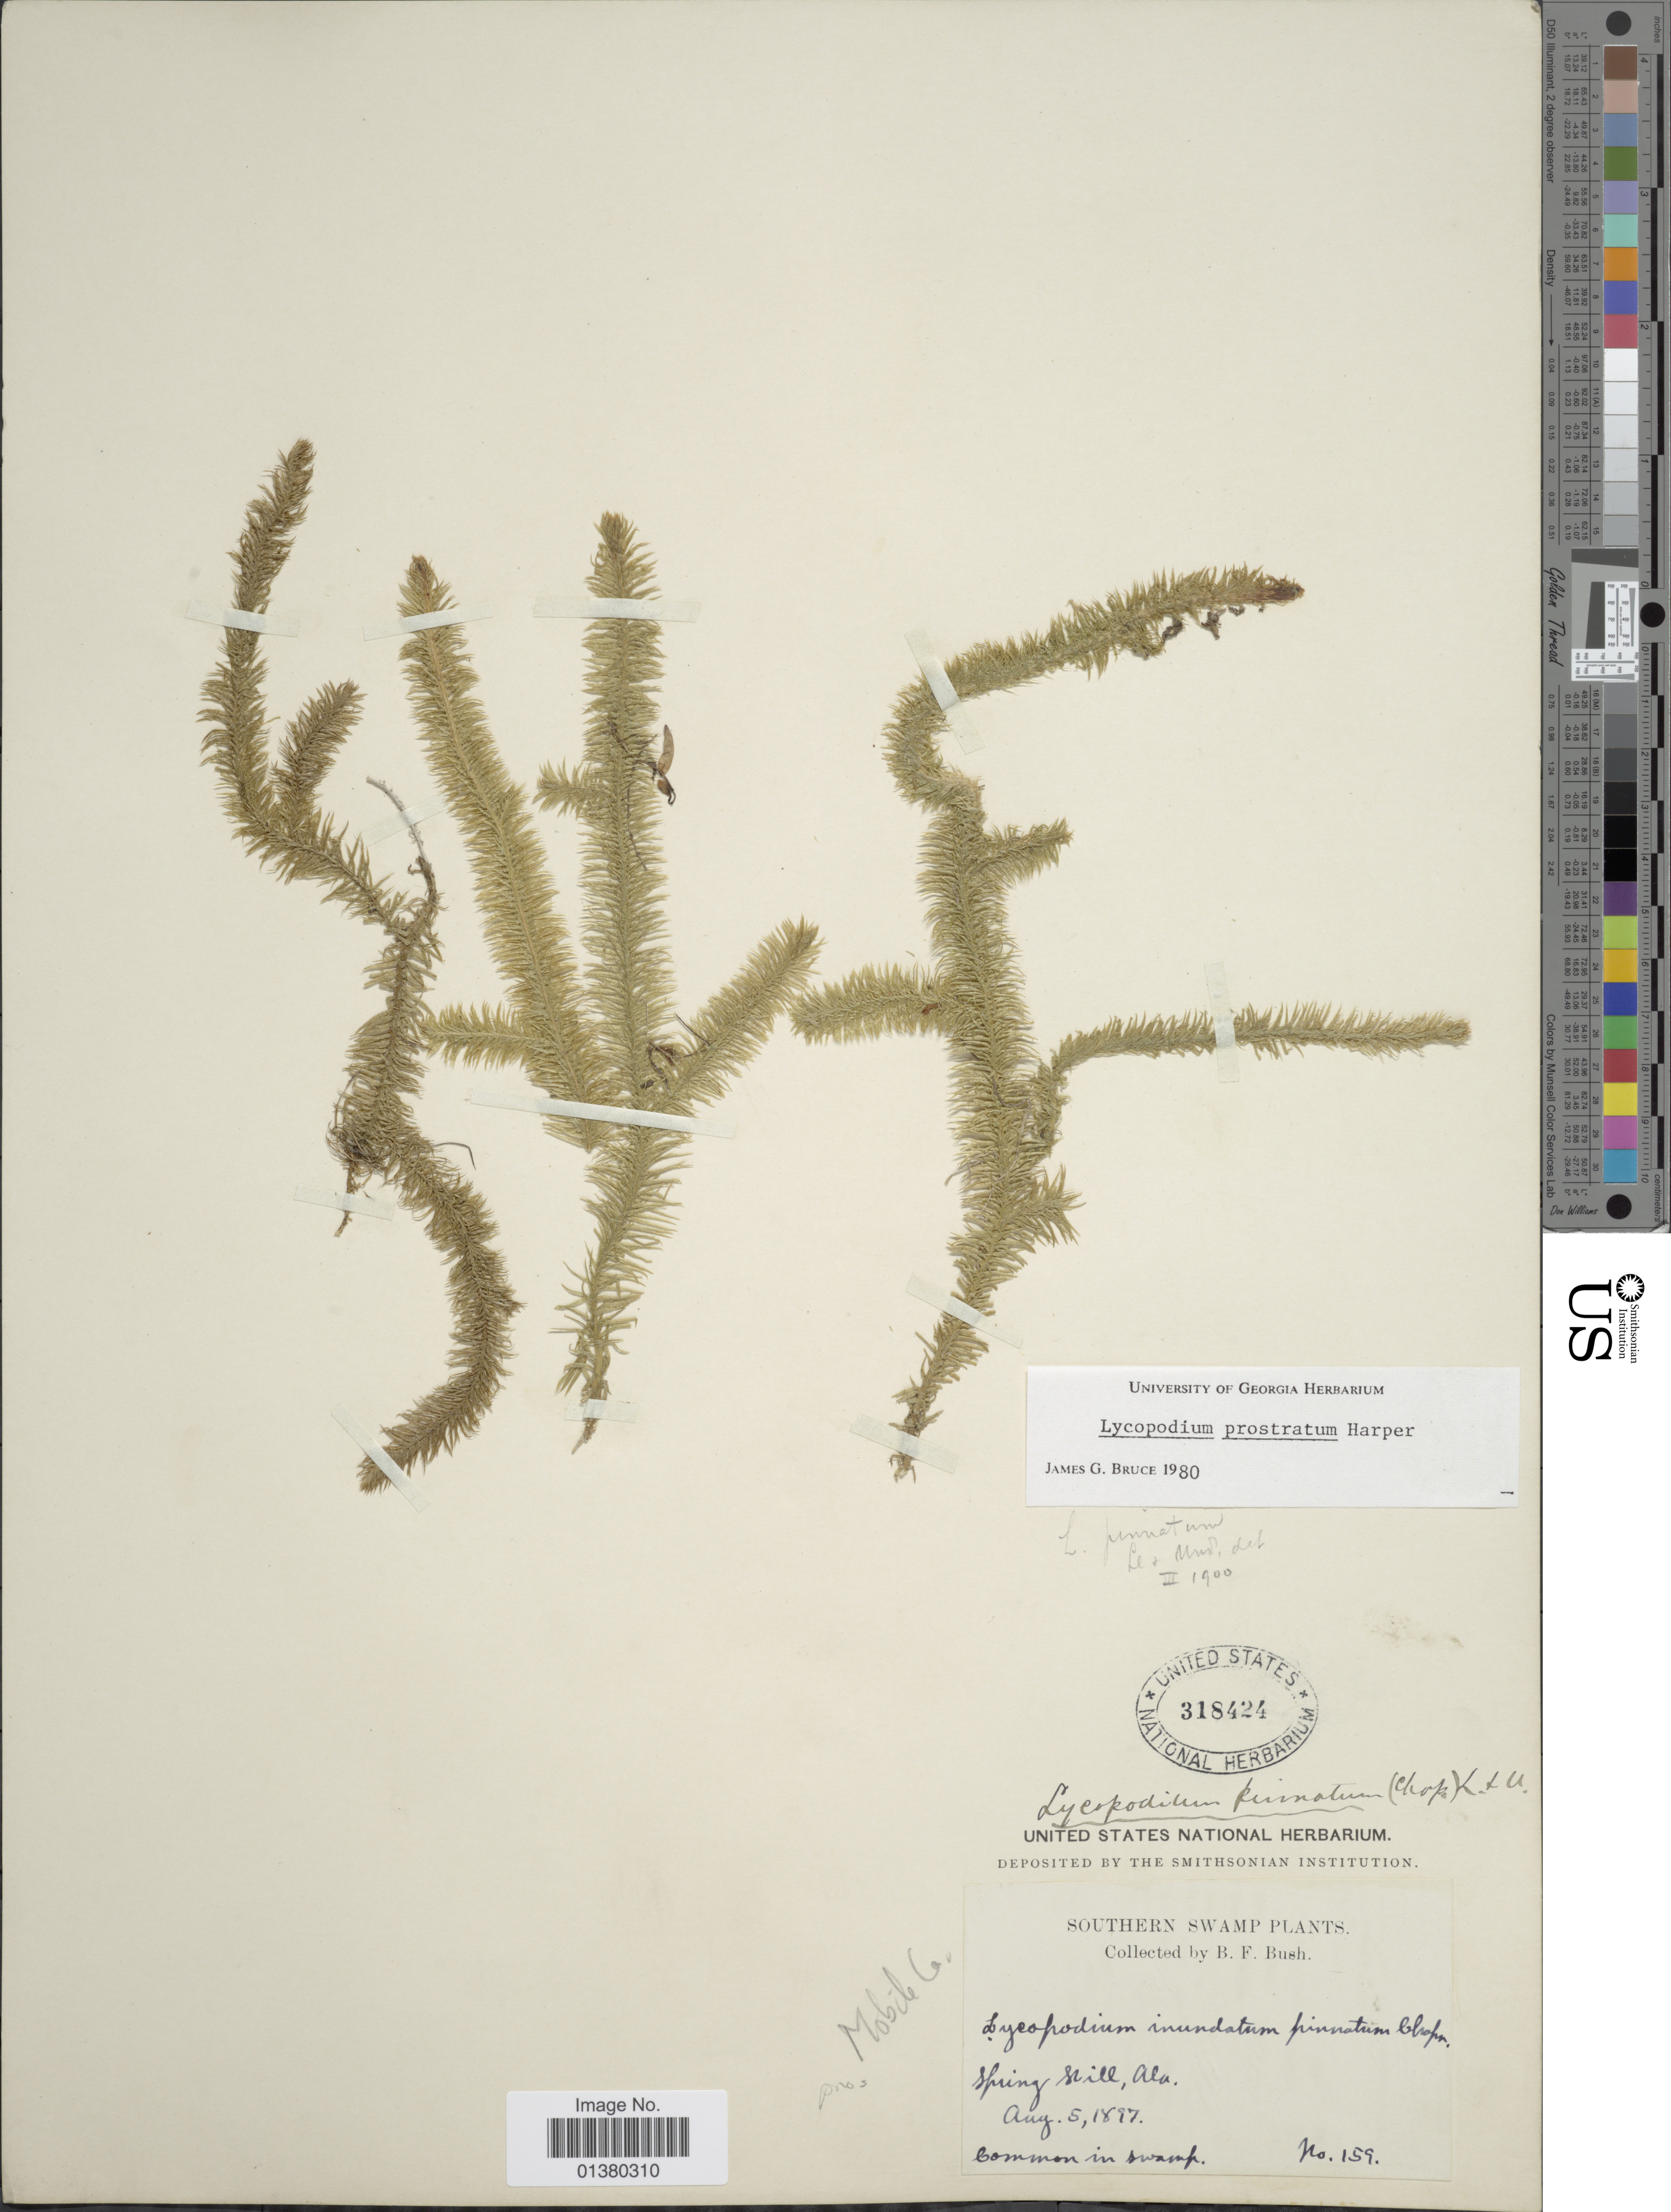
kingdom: Plantae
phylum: Tracheophyta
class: Lycopodiopsida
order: Lycopodiales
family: Lycopodiaceae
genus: Lycopodiella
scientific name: Lycopodiella prostrata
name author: (R.M. Harper) Cranfill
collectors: B. F. Bush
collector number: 159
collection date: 1897-08-05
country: United States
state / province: Alabama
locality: Southern Swamp, Springs Hill. Mobile Co.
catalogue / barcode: US 318424